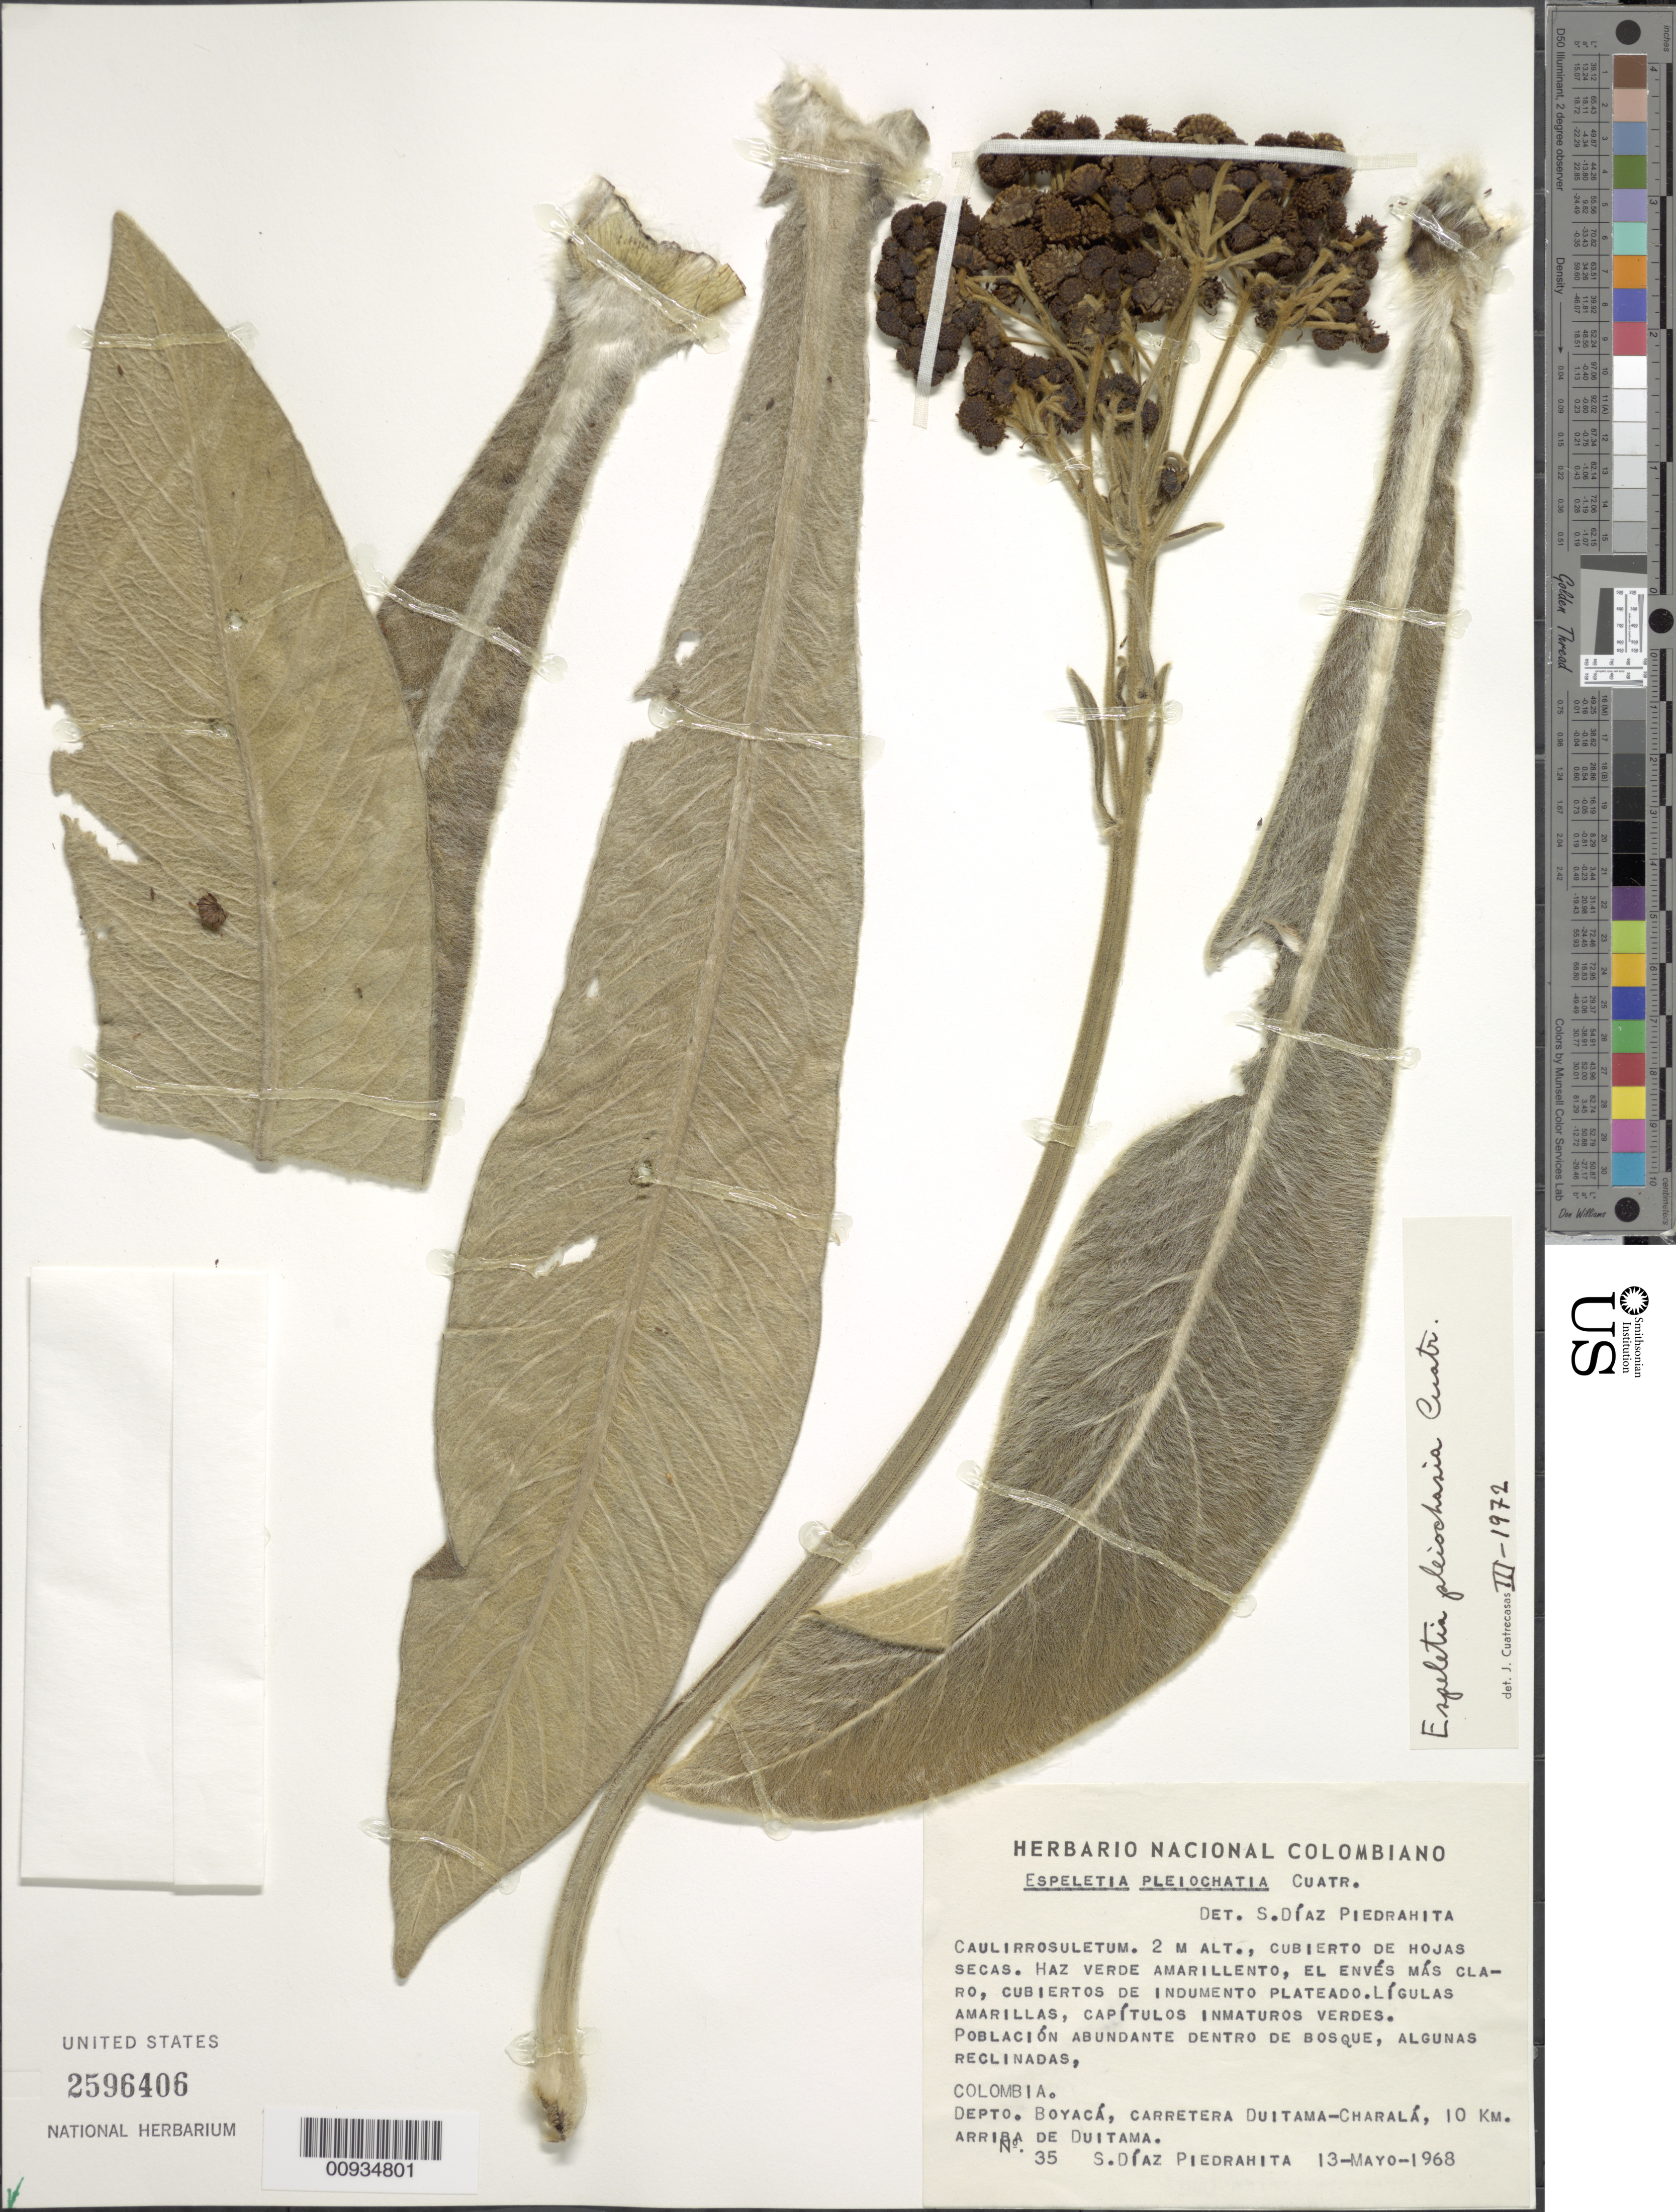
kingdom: Plantae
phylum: Tracheophyta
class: Magnoliopsida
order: Asterales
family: Asteraceae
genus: Espeletiopsis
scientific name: Espeletiopsis pleiochasia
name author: (Cuatrec.) Cuatrec.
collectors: S. Díaz Píedrahíta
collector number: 35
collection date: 1968-05-13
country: Colombia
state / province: Boyacá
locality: Carretera Duitama-Charala, 10 km arriba de Duitama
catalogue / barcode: US 2596406